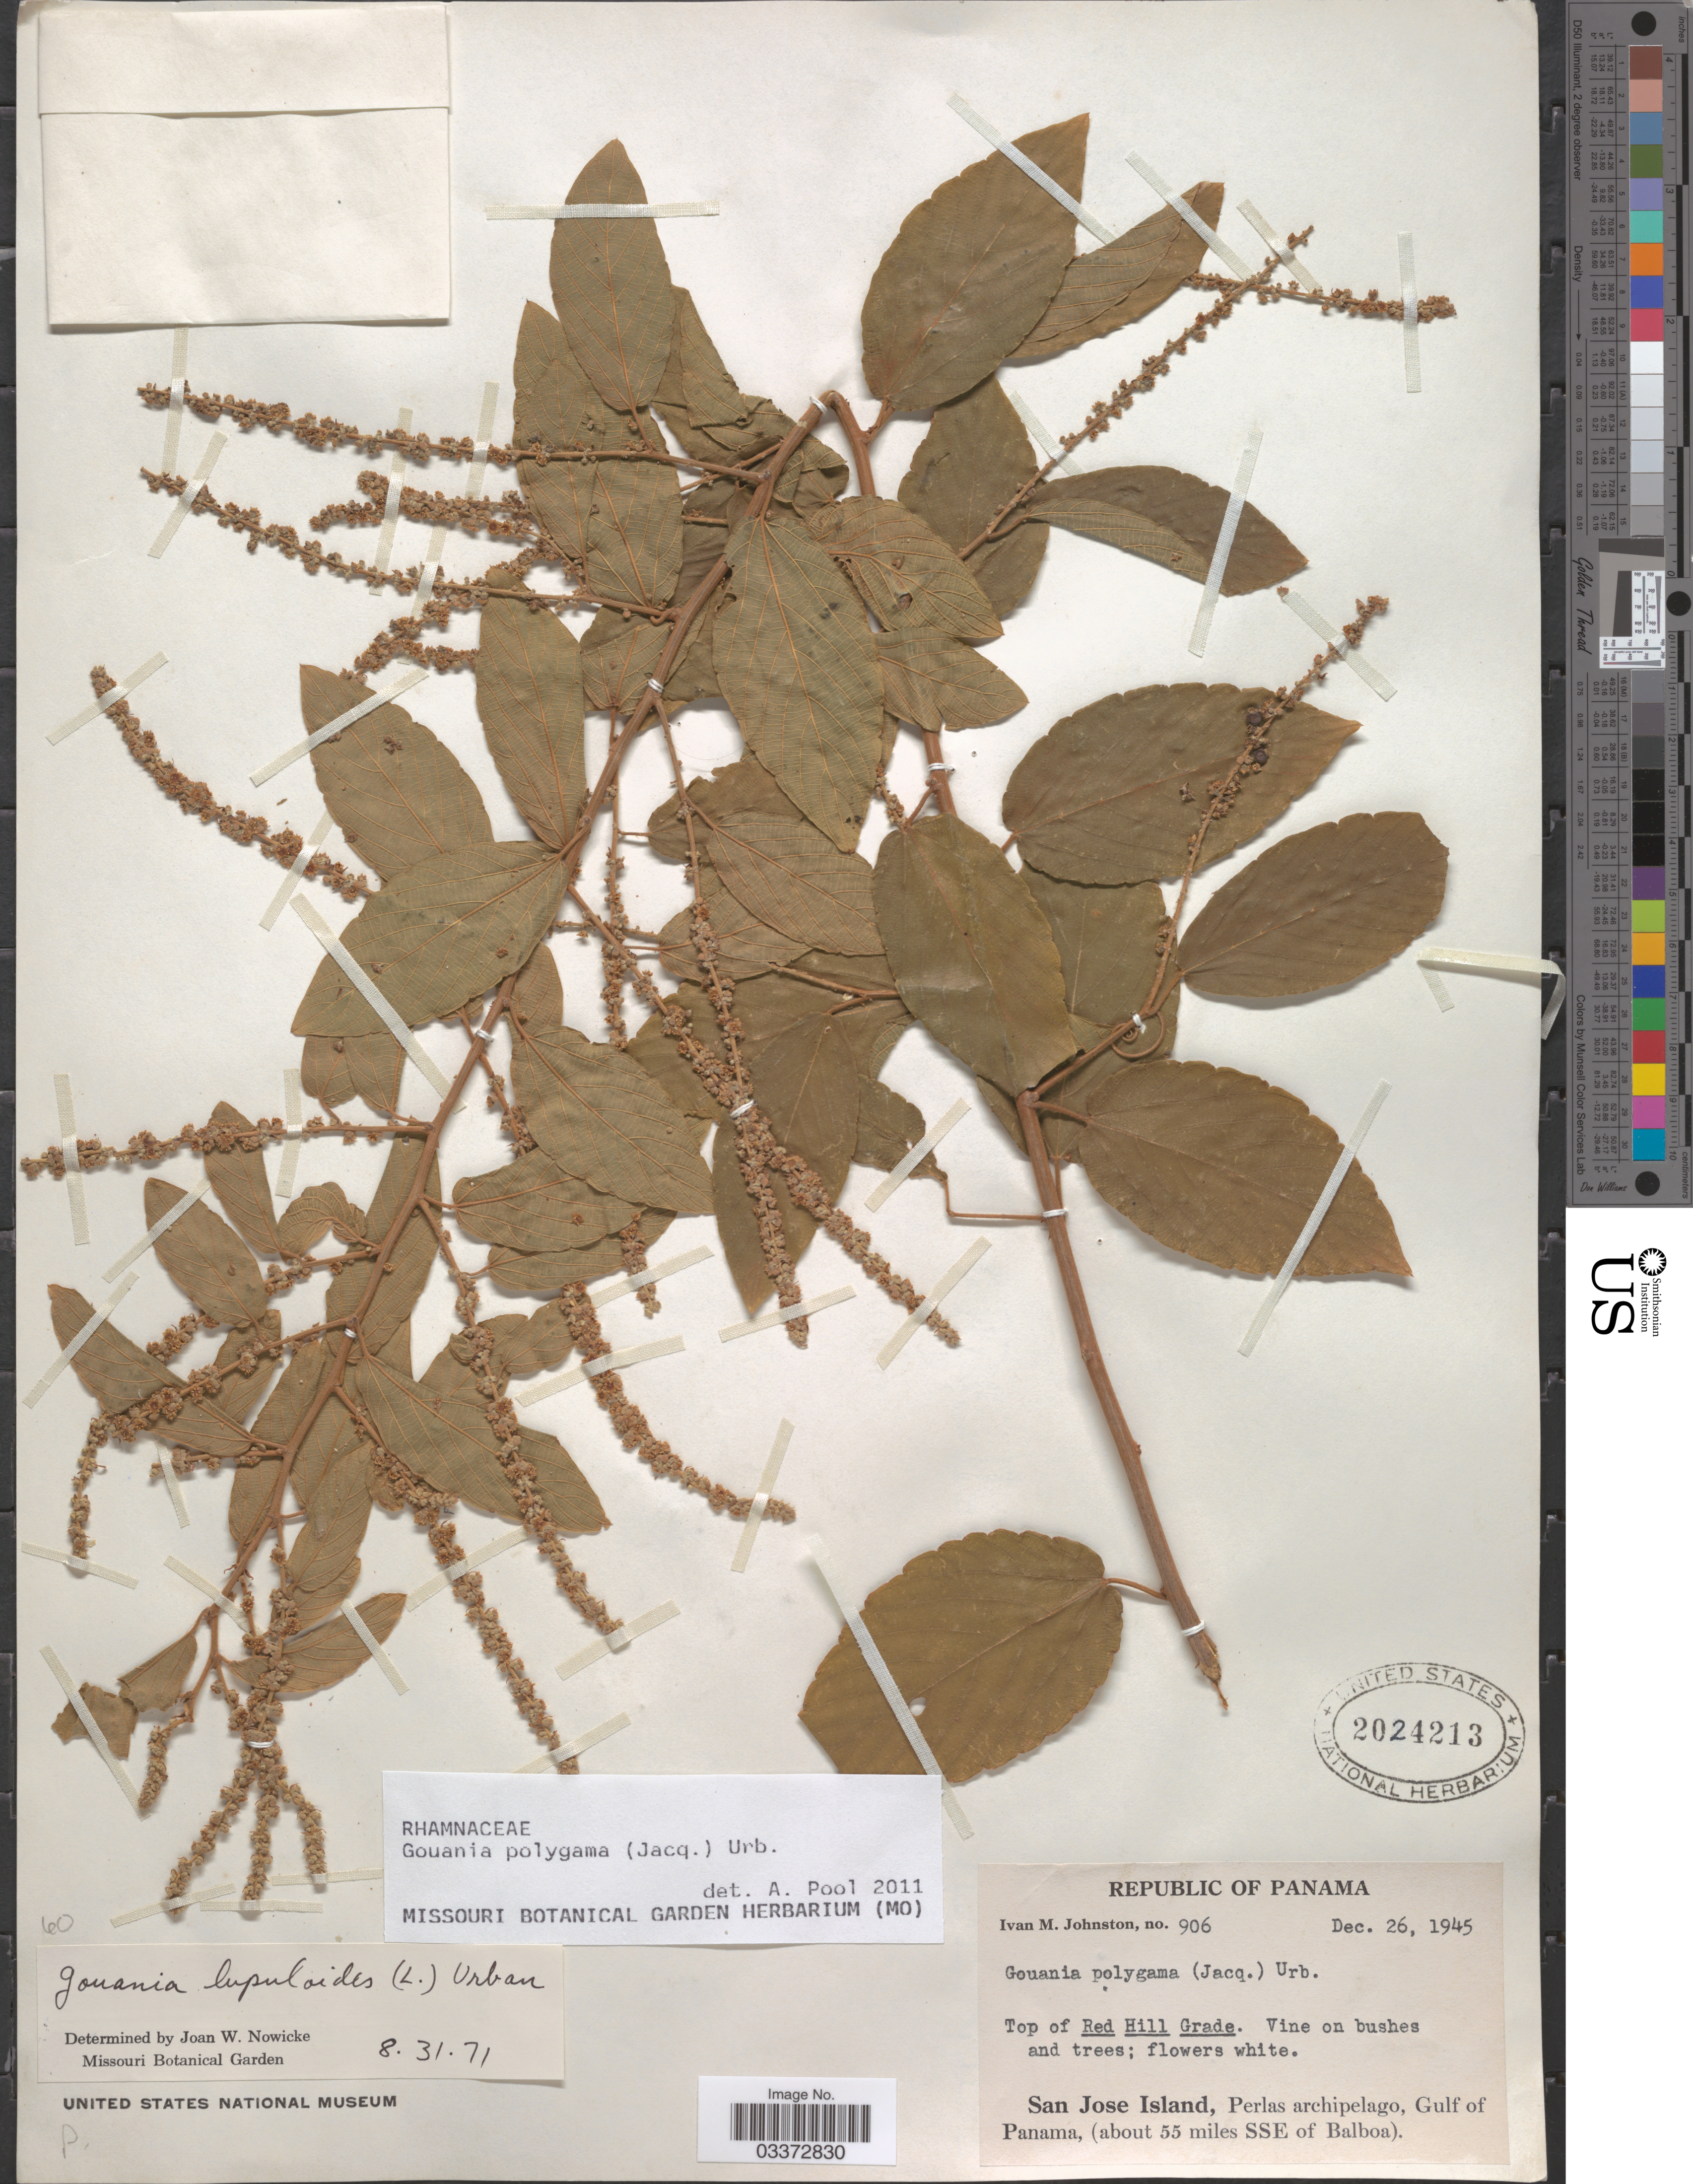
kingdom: Plantae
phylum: Tracheophyta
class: Magnoliopsida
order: Rosales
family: Rhamnaceae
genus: Gouania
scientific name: Gouania polygama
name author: (Jacq.) Urb.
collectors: I.M. Johnston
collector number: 906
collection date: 1945-12-26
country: Panama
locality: San Jose Island, Perlas archipelago, Gulf of Panama, (about 55 miles SSE of Balboa). Top of Red Hill Grade.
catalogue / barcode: US 2024213